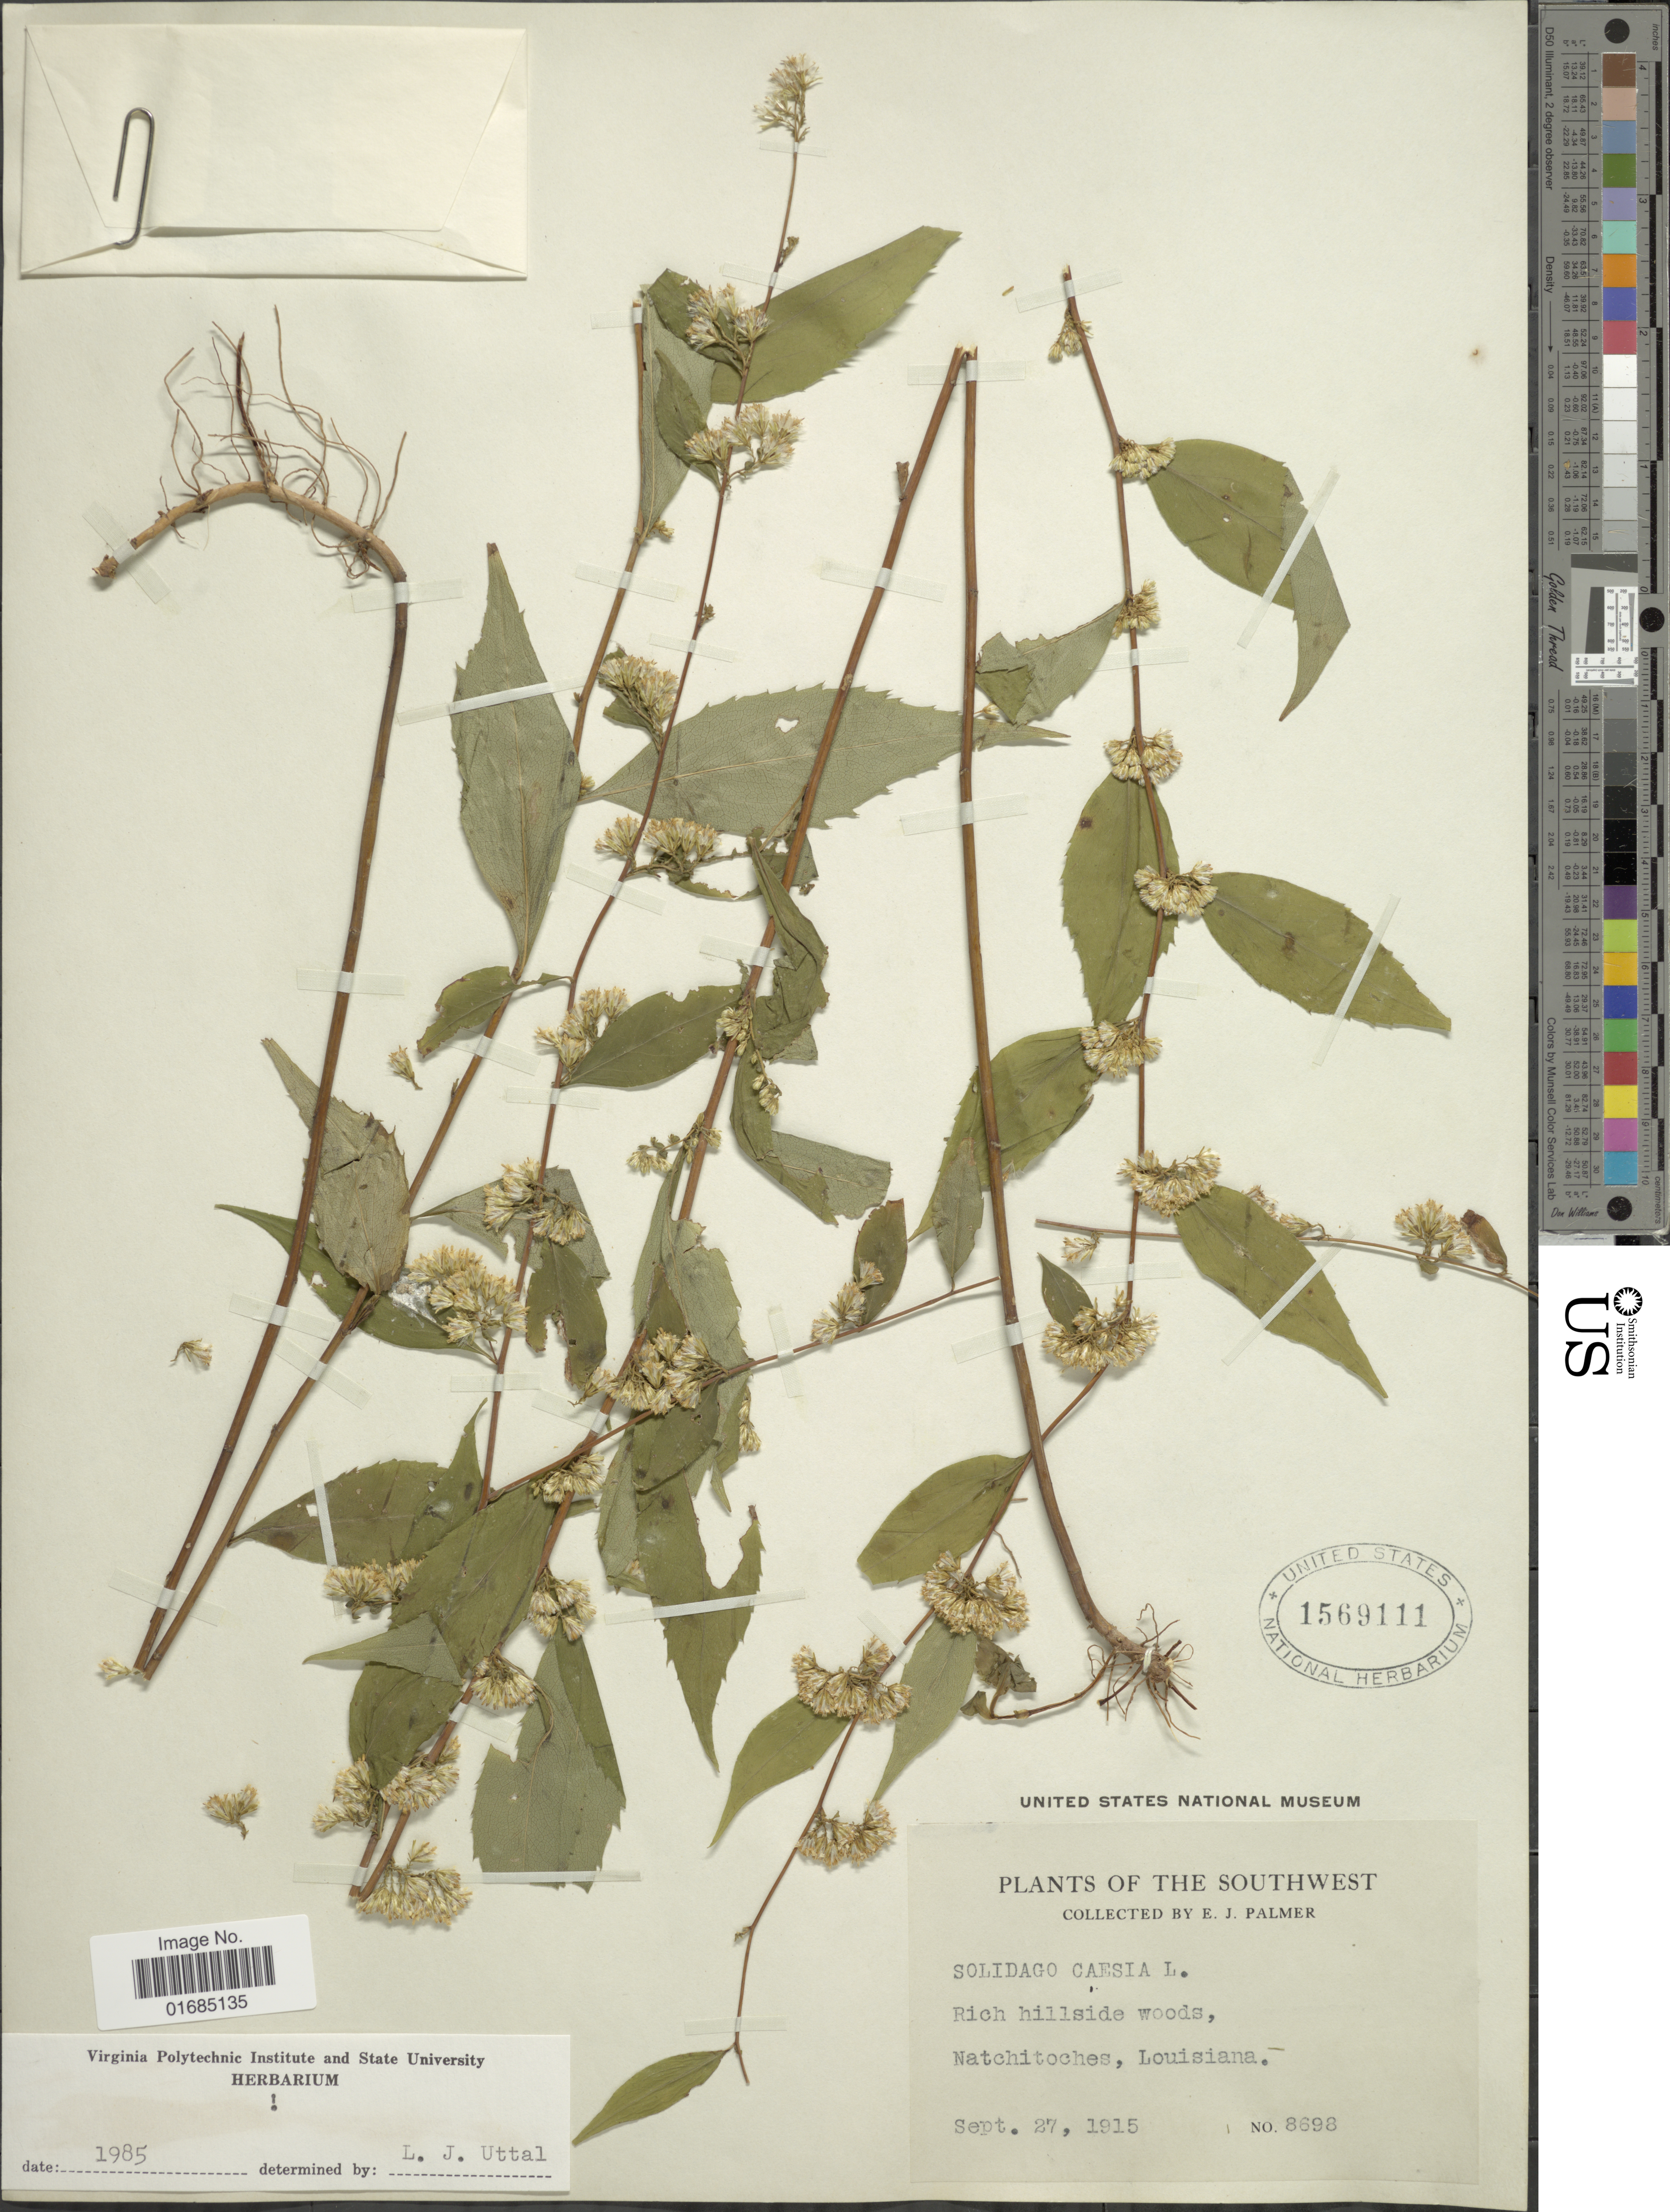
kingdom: Plantae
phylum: Tracheophyta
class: Magnoliopsida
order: Asterales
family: Asteraceae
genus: Solidago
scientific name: Solidago caesia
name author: L.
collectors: E. J. Palmer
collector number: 8698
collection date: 1915-09-27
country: United States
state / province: Louisiana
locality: Natchitoches, Louisiana.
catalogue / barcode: US 1569111